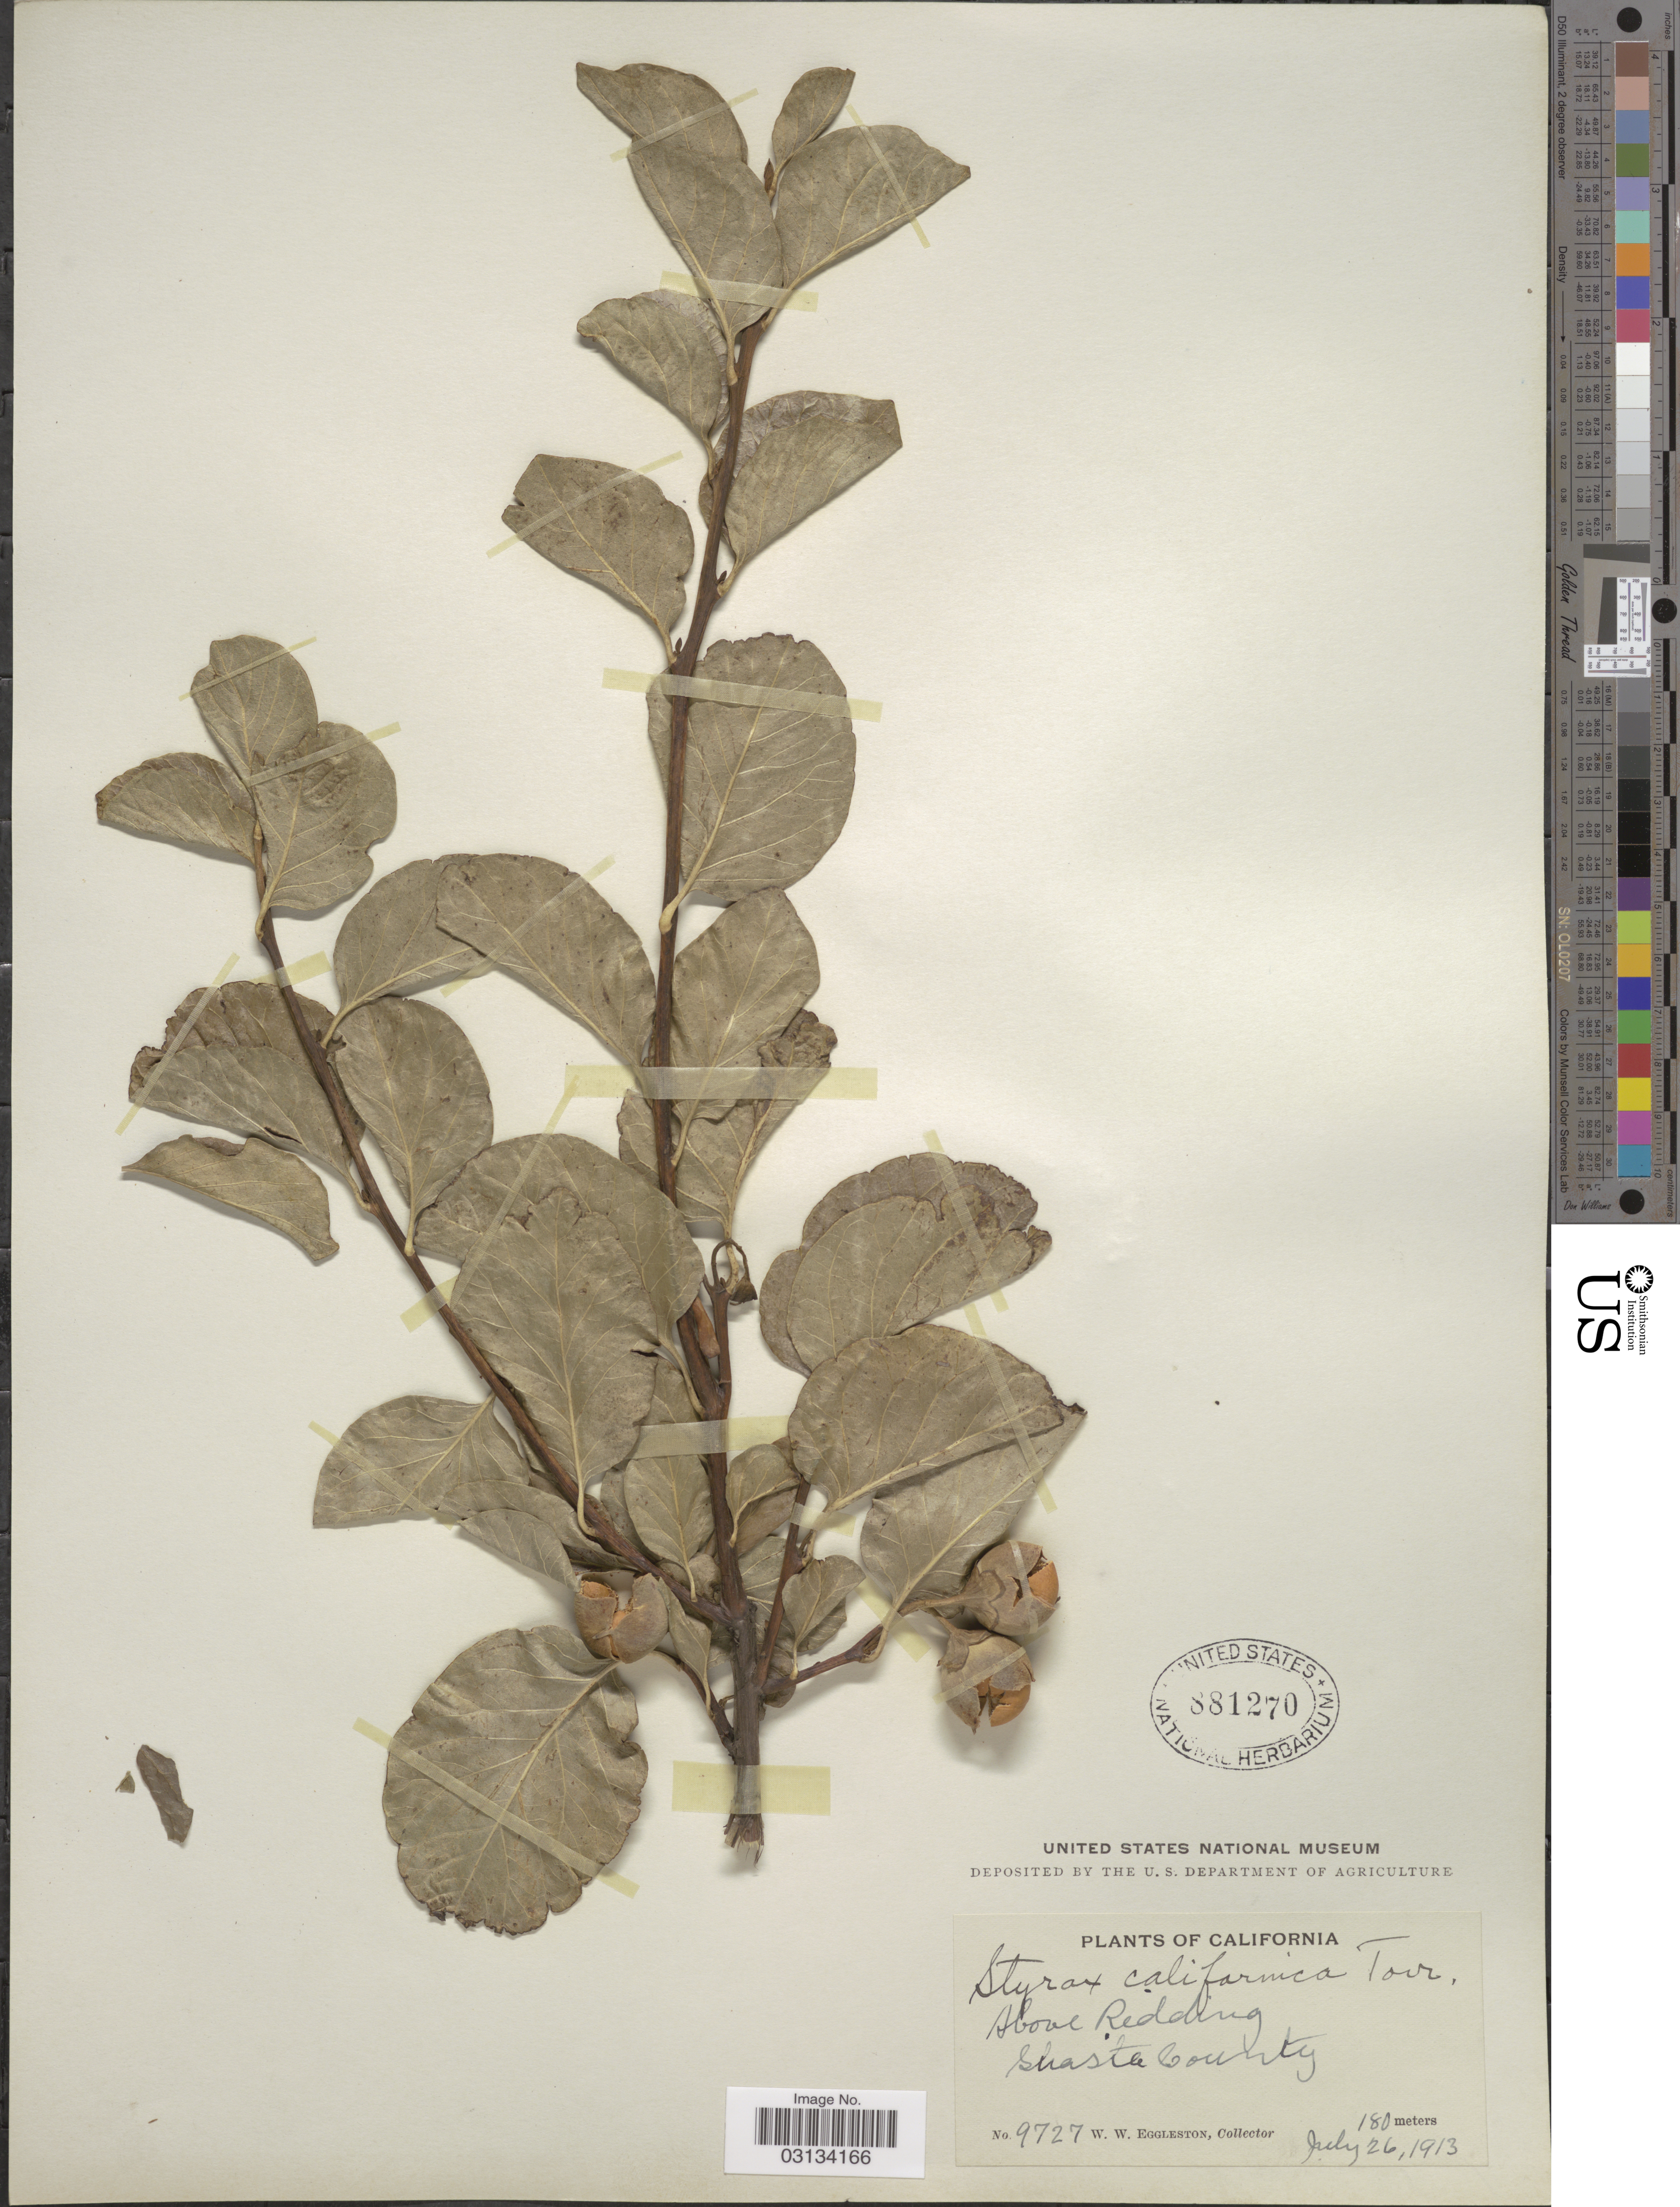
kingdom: Plantae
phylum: Tracheophyta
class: Magnoliopsida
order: Ericales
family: Styracaceae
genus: Styrax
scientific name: Styrax californicus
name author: Torr.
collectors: W. W. Eggleston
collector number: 9727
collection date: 1913-07-26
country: United States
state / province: California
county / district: Shasta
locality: Above Redding. Shasta County.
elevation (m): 180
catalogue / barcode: US 881270